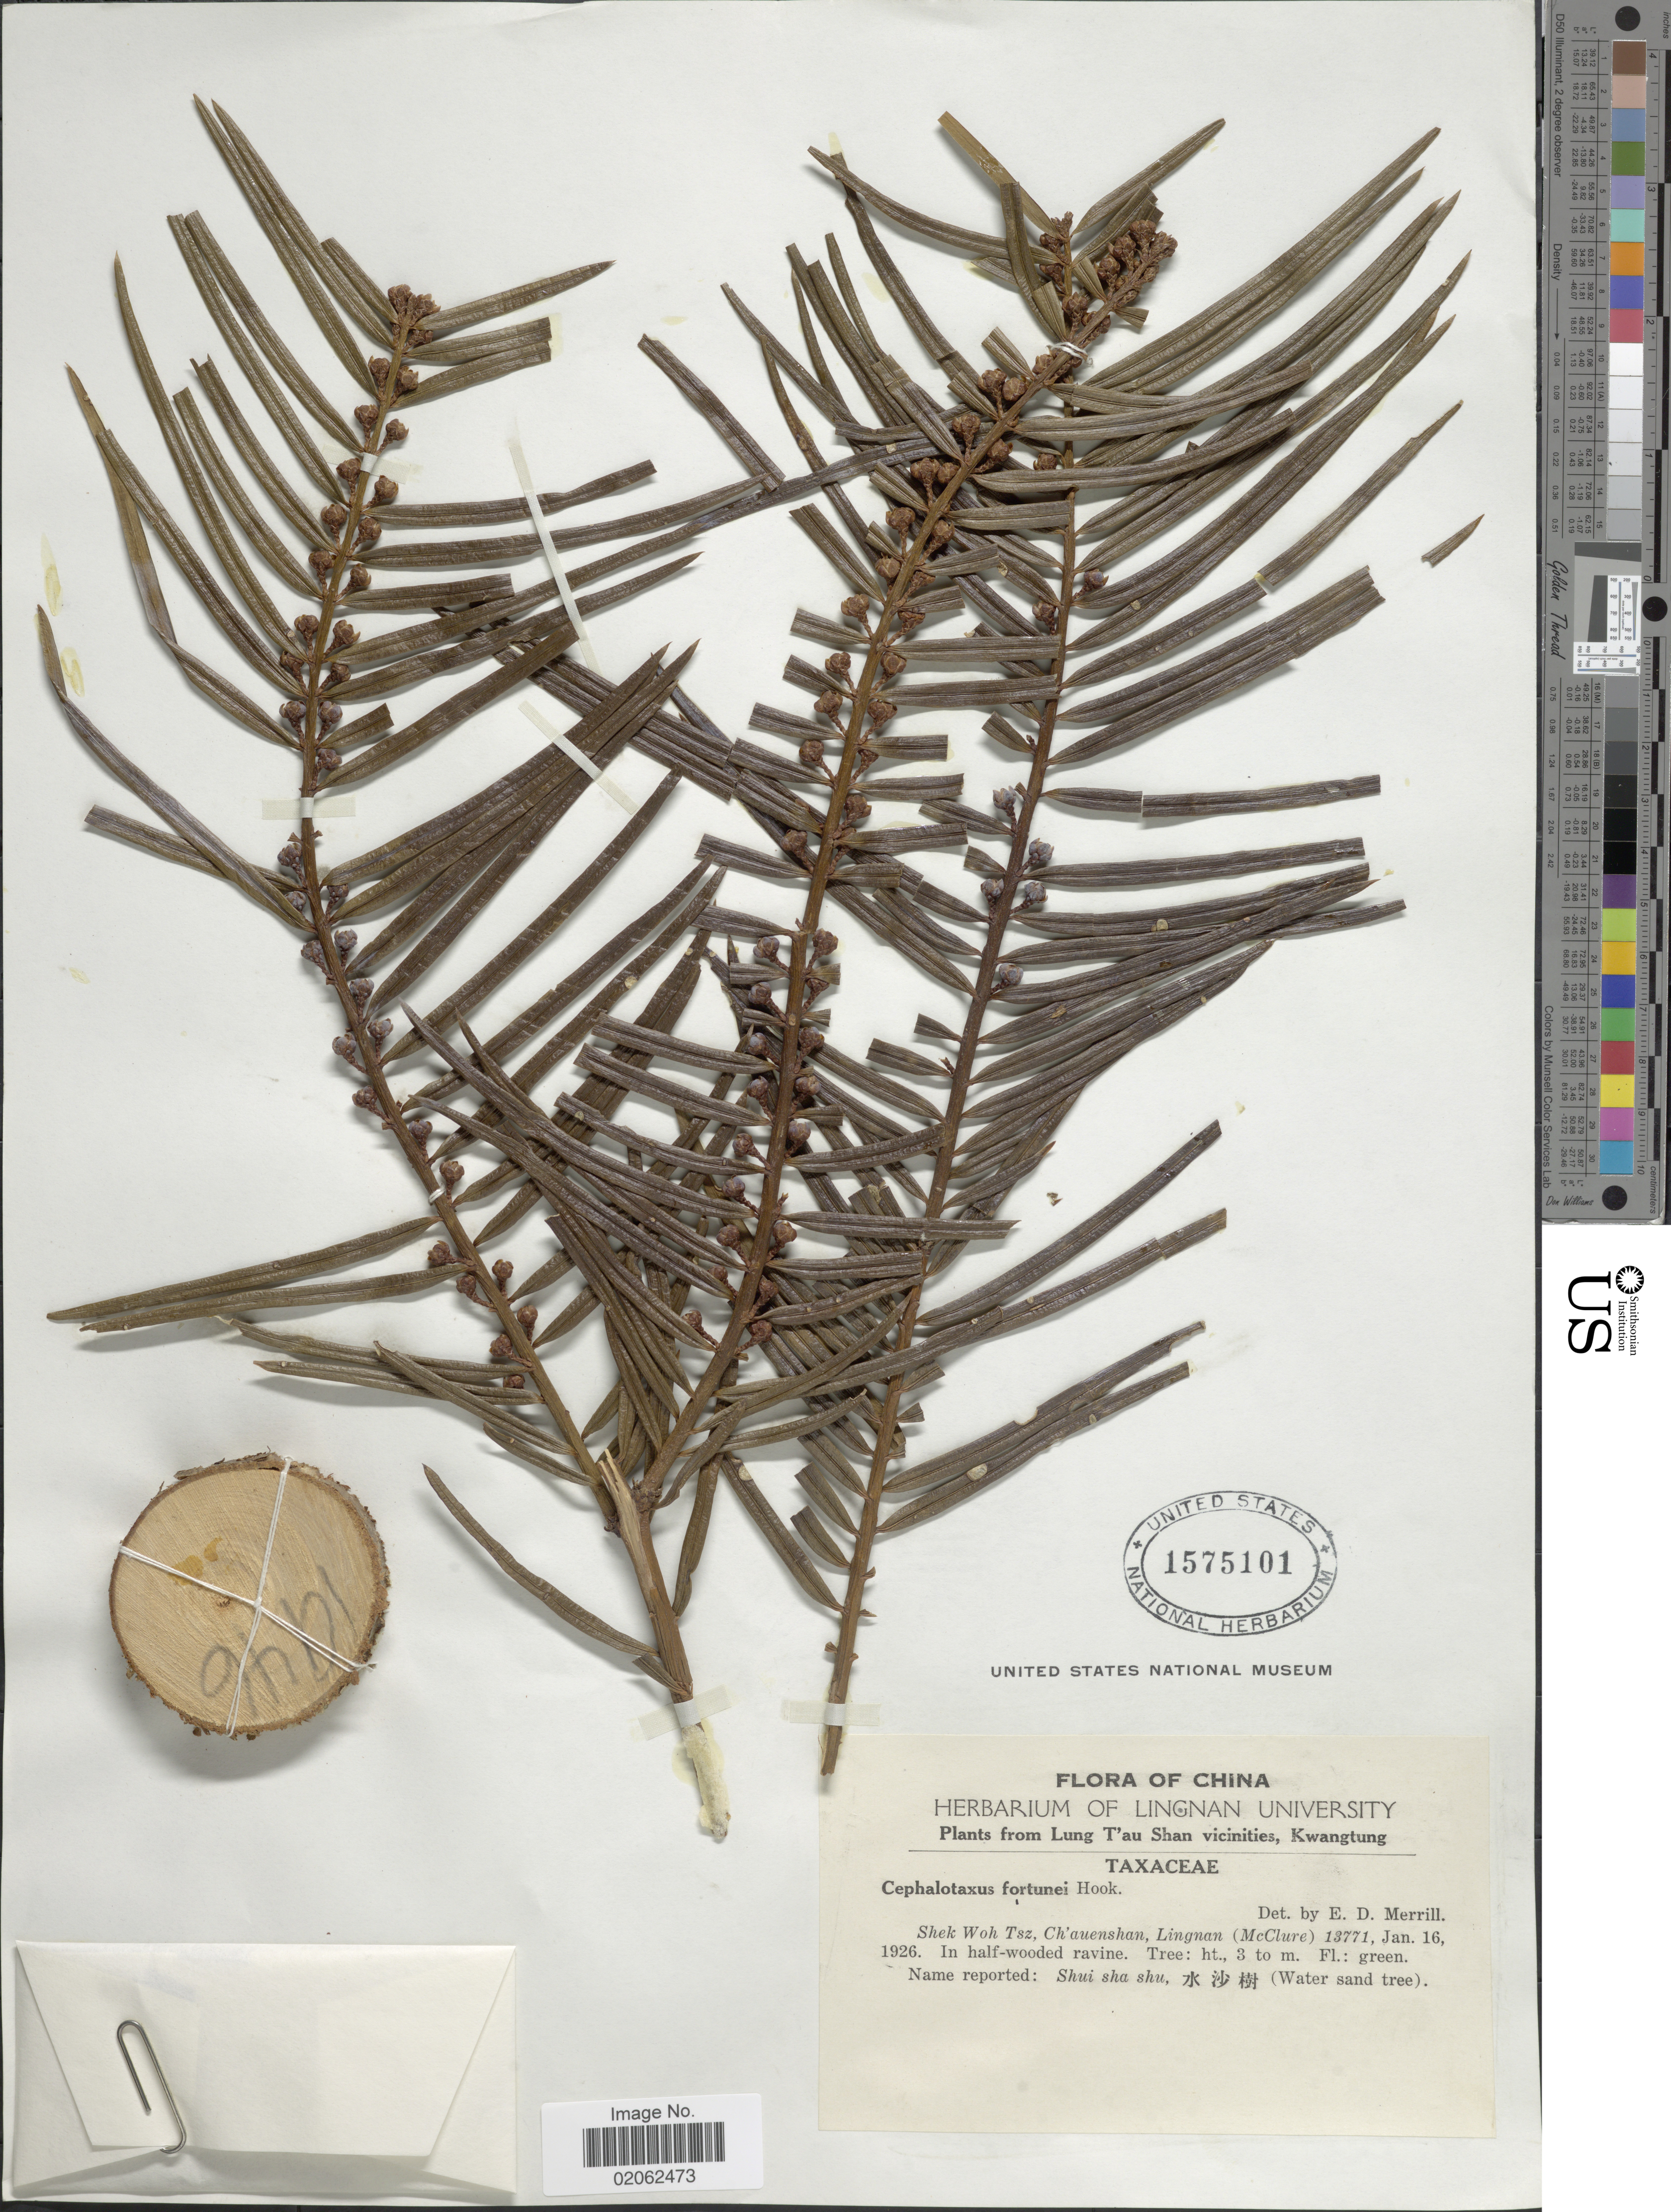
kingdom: Plantae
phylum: Tracheophyta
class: Pinopsida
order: Pinales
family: Cephalotaxaceae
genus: Cephalotaxus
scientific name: Cephalotaxus fortunei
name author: Hook.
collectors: ex Herb. Lingnan University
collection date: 1926-01-16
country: China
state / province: Guangdong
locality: Kwangtung. Lung T'au Shan vicinities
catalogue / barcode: US 1575101